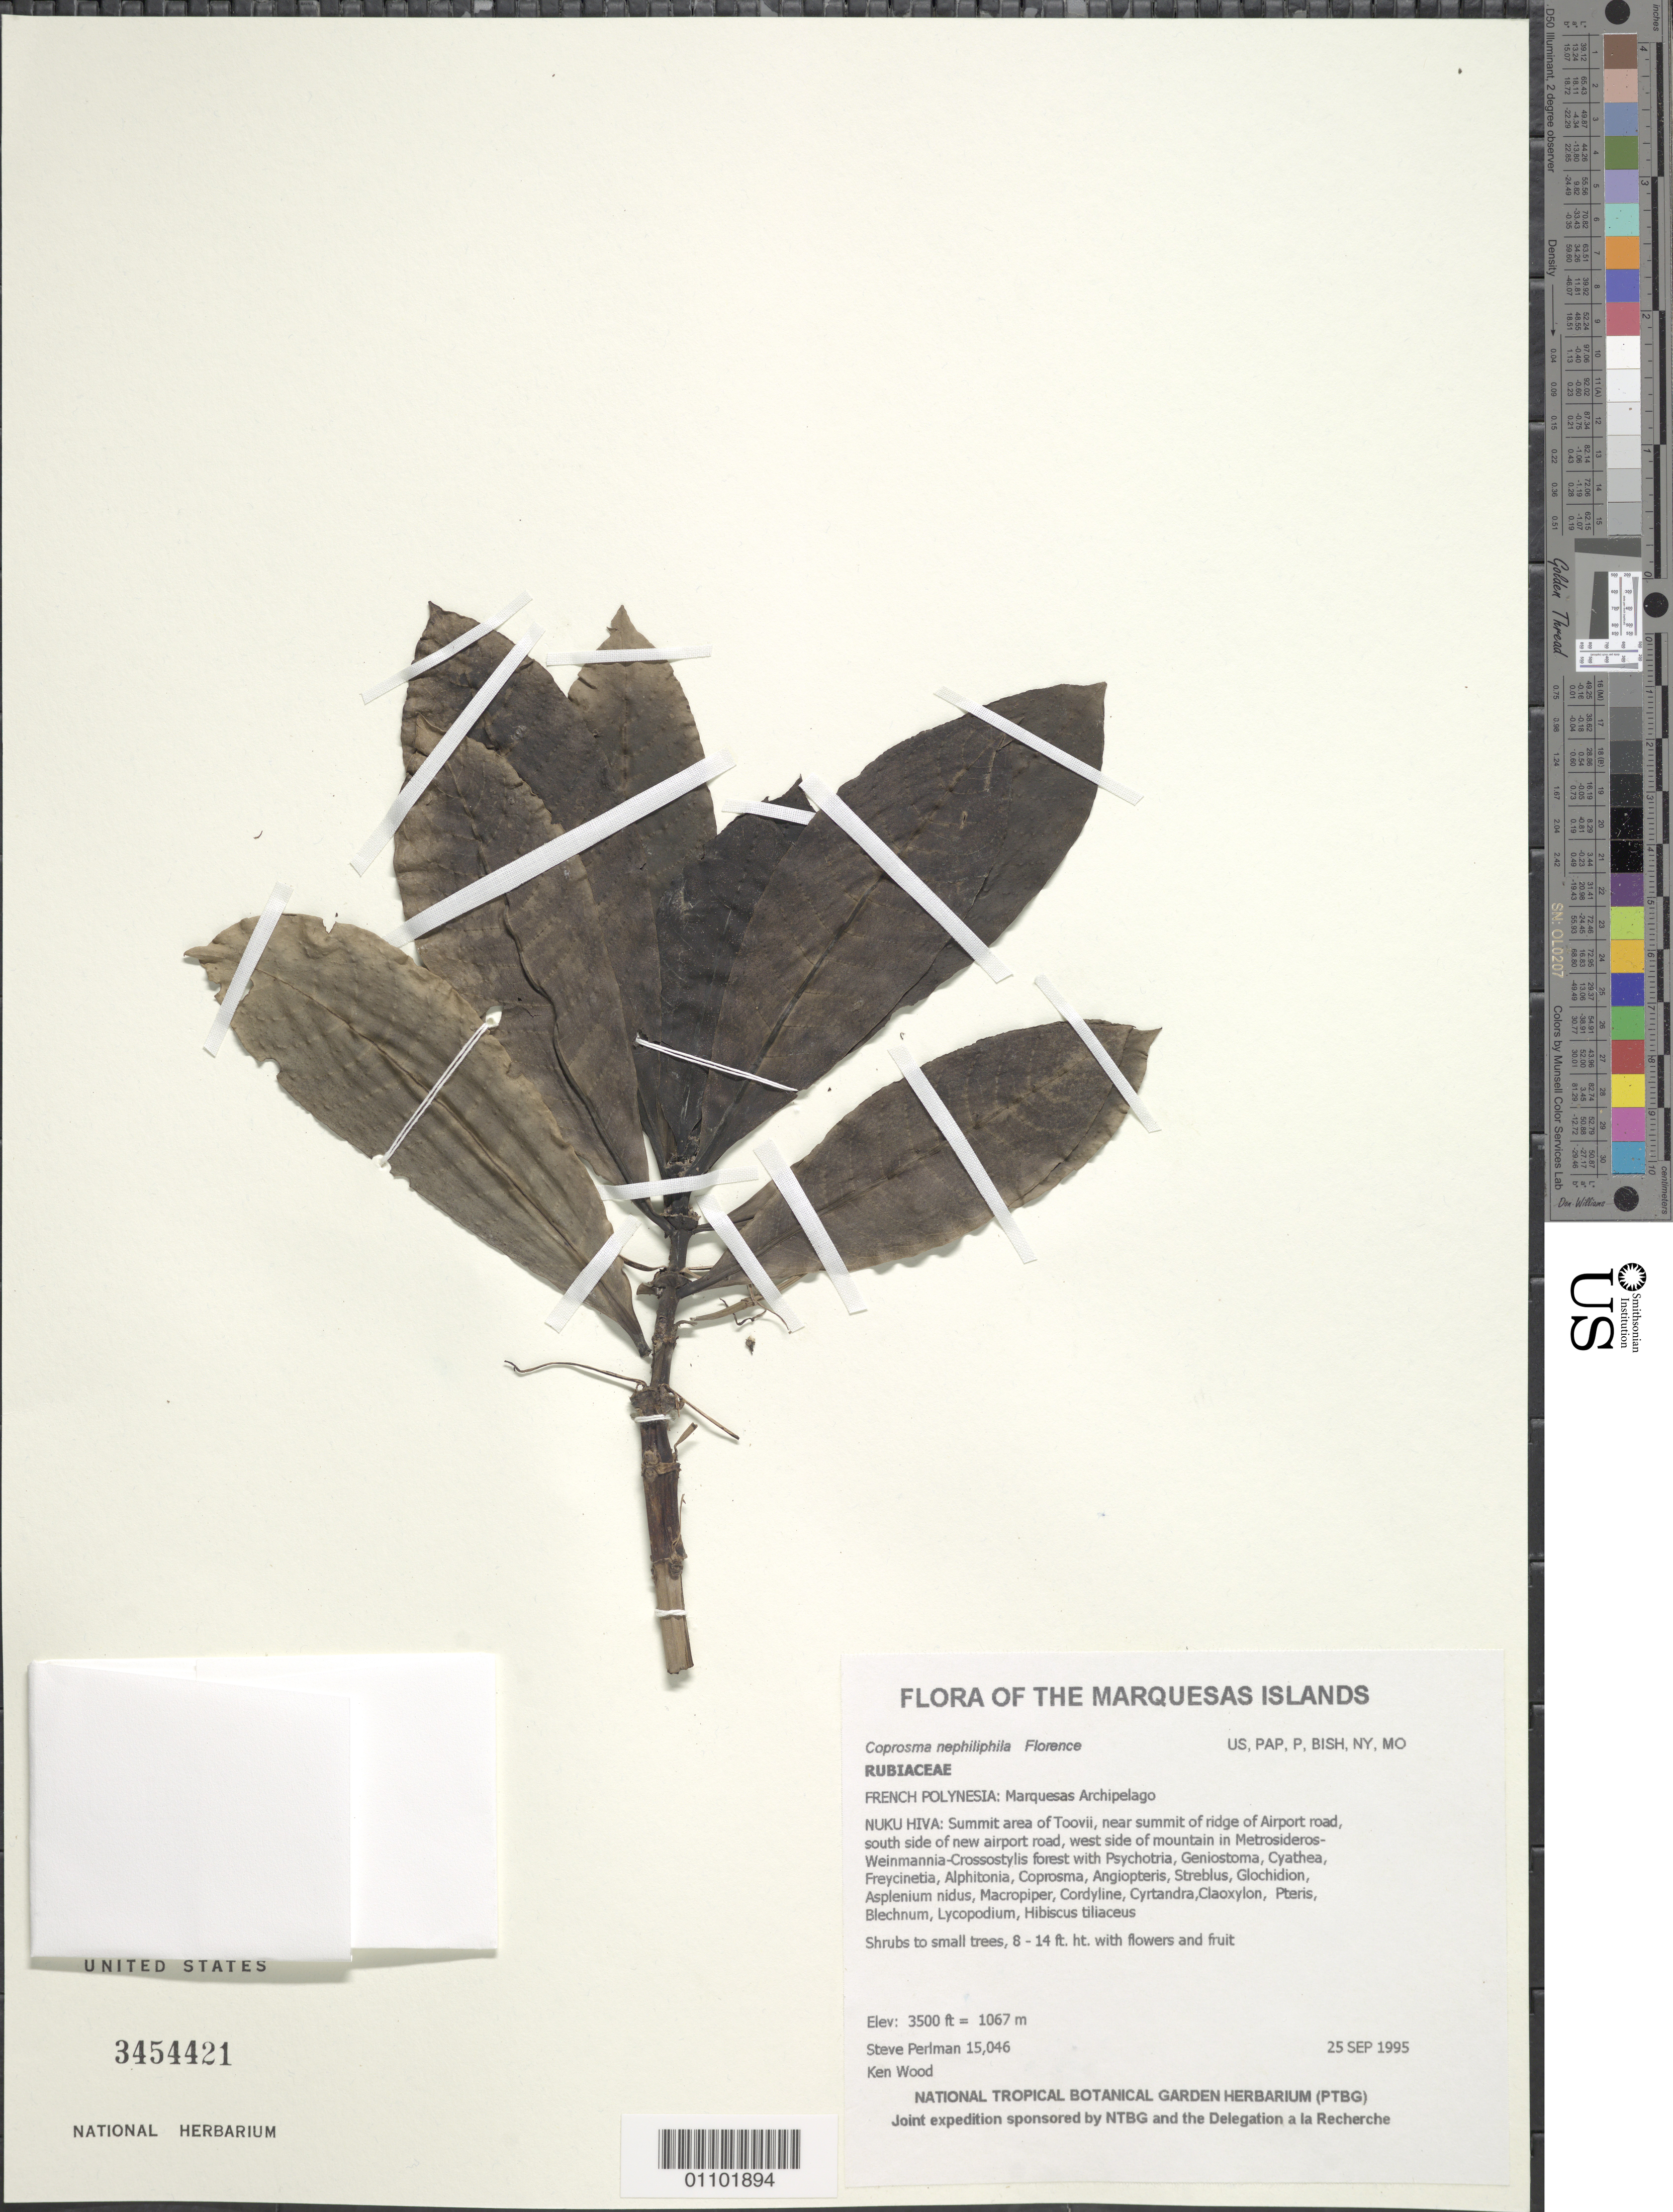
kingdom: Plantae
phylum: Tracheophyta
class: Magnoliopsida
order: Gentianales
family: Rubiaceae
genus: Coprosma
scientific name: Coprosma nephelephila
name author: J. Florence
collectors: S. P. Perlman & K. R. Wood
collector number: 15046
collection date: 1995-09-24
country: French Polynesia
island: Nuku Hiva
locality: summit area of Toovii, near summit of ridge of Airport road, S side of new airport road, W side of mountain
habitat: In Metrosideros-Weinmannia-Crossostylis forest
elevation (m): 1067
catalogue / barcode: US 3454421